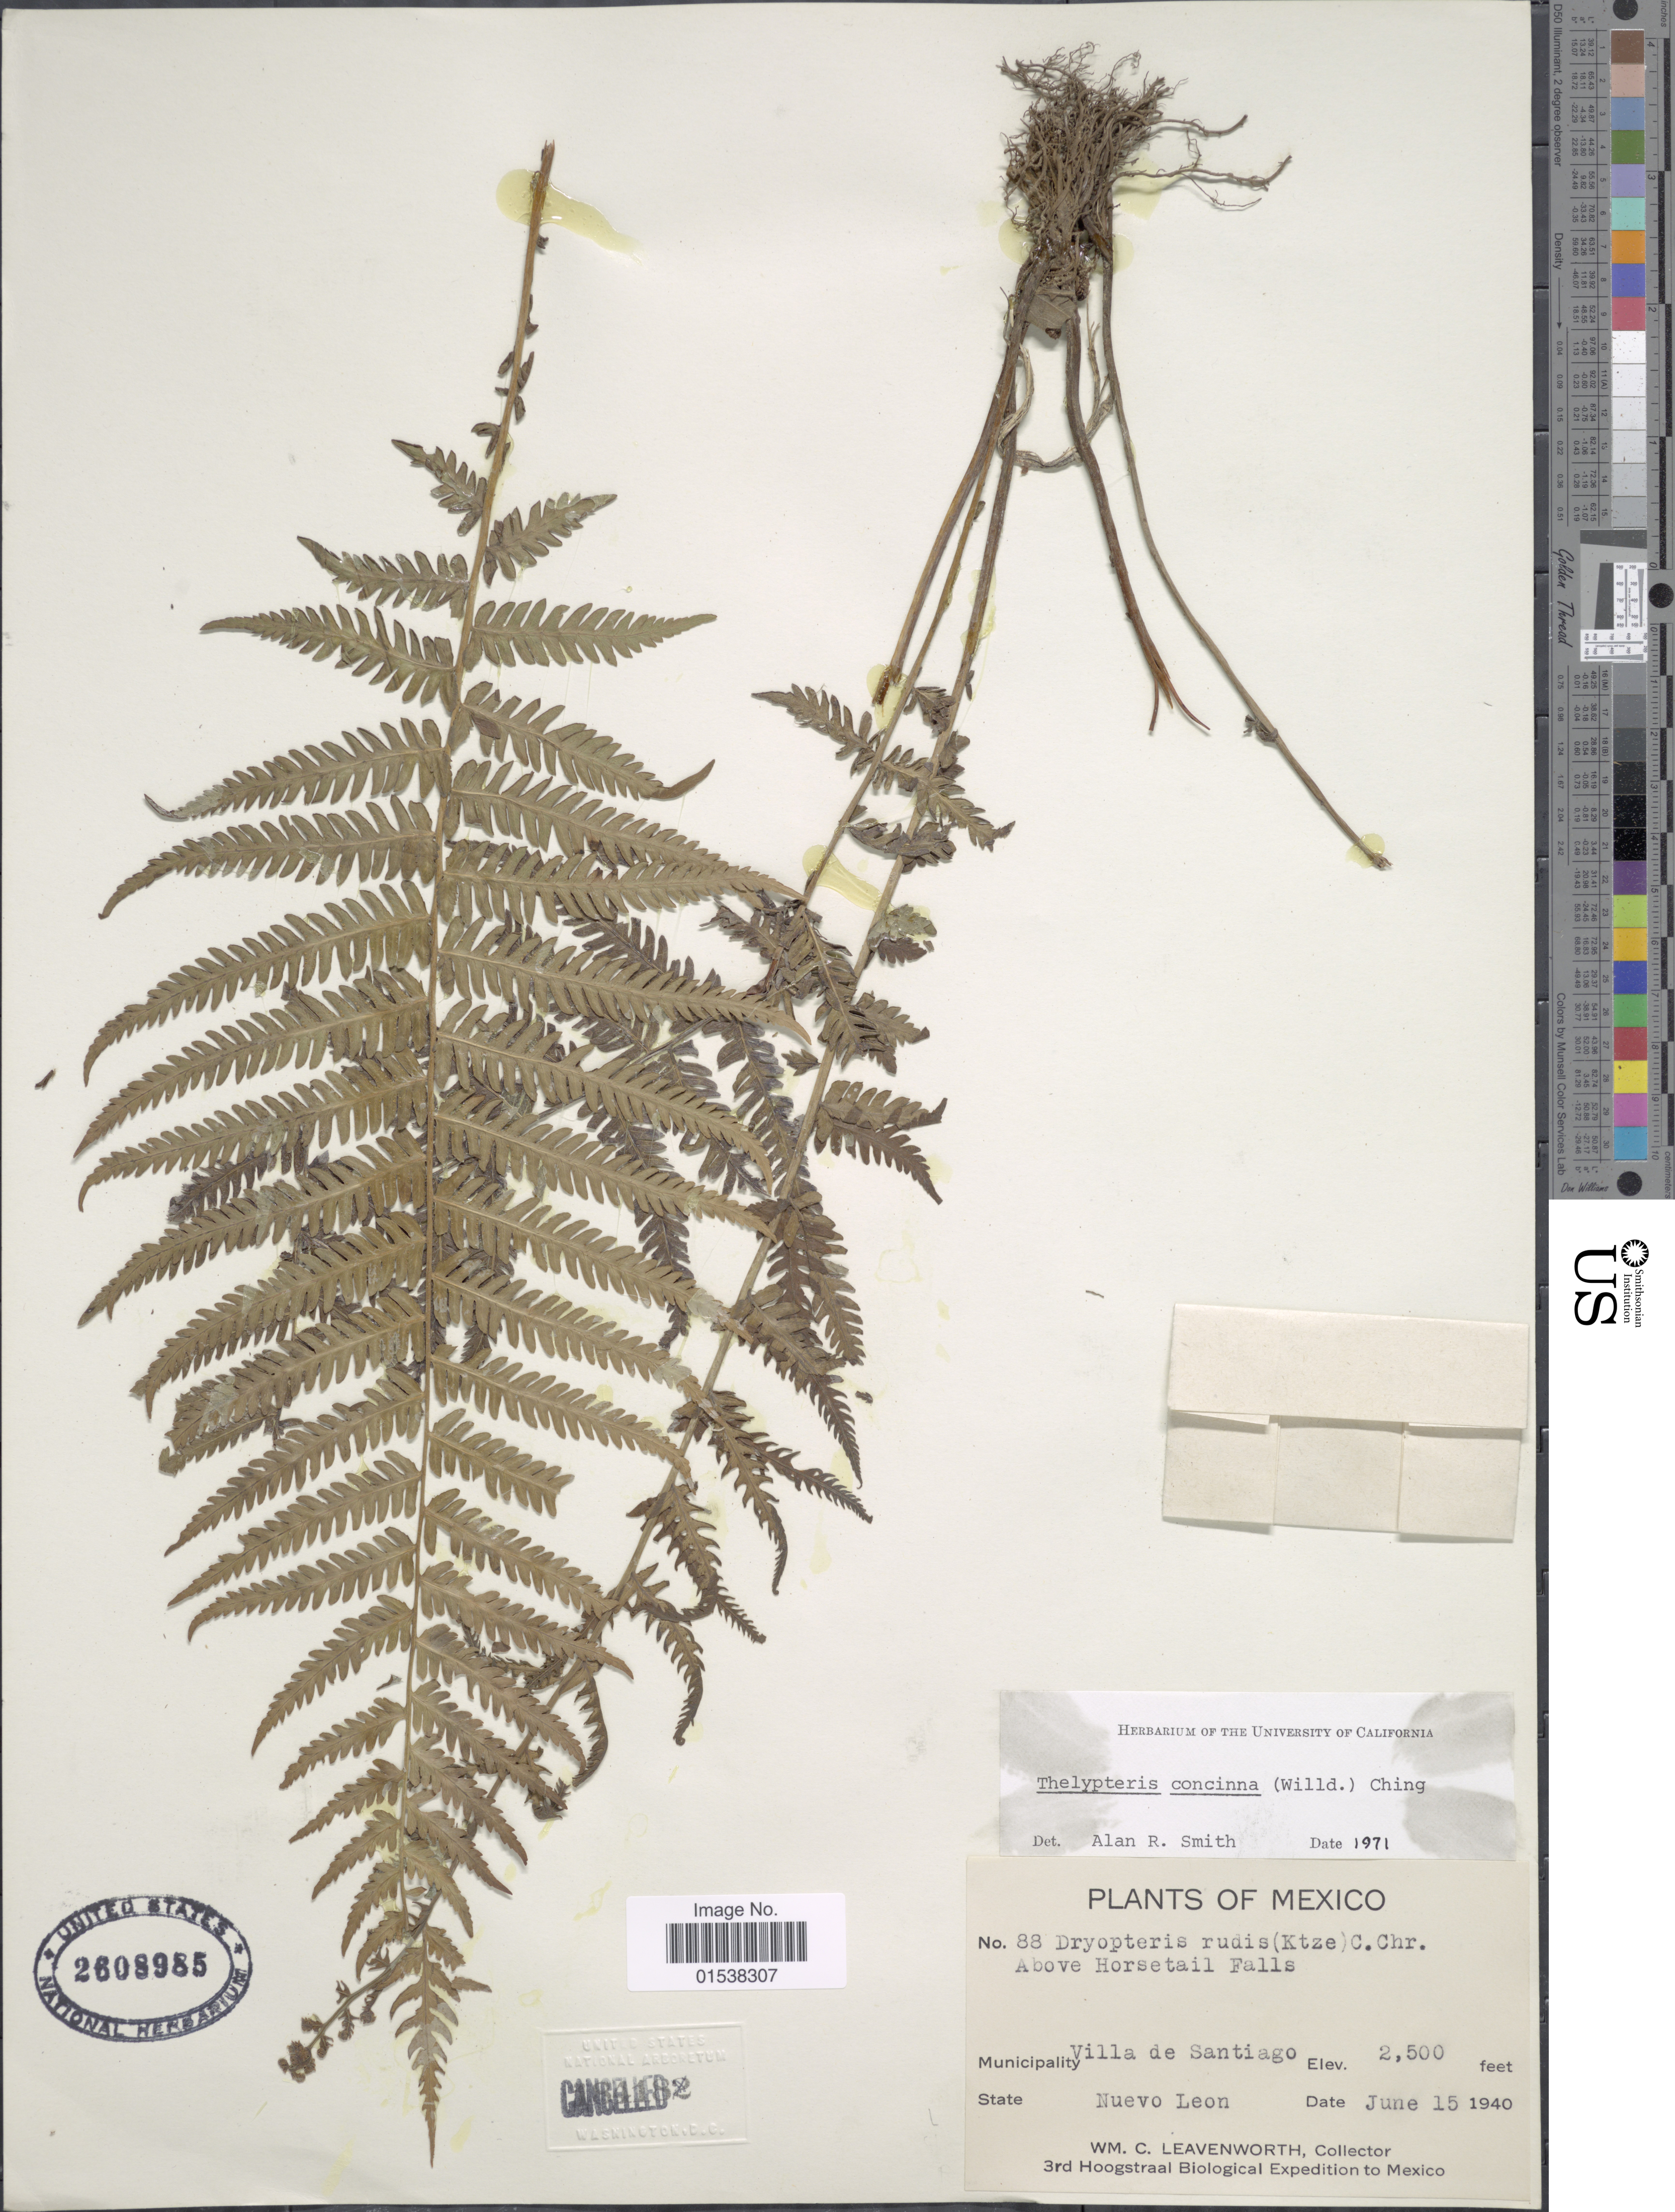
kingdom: Plantae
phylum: Tracheophyta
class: Polypodiopsida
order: Polypodiales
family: Thelypteridaceae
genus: Amauropelta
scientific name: Amauropelta concinna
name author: (Willd.) Pic. Serm.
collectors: W. C. Leavenworth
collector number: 88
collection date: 1940-06-15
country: Mexico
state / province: Nuevo León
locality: Municipality Villa de Santiago, State Nuevo Leon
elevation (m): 762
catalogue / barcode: US 2608985